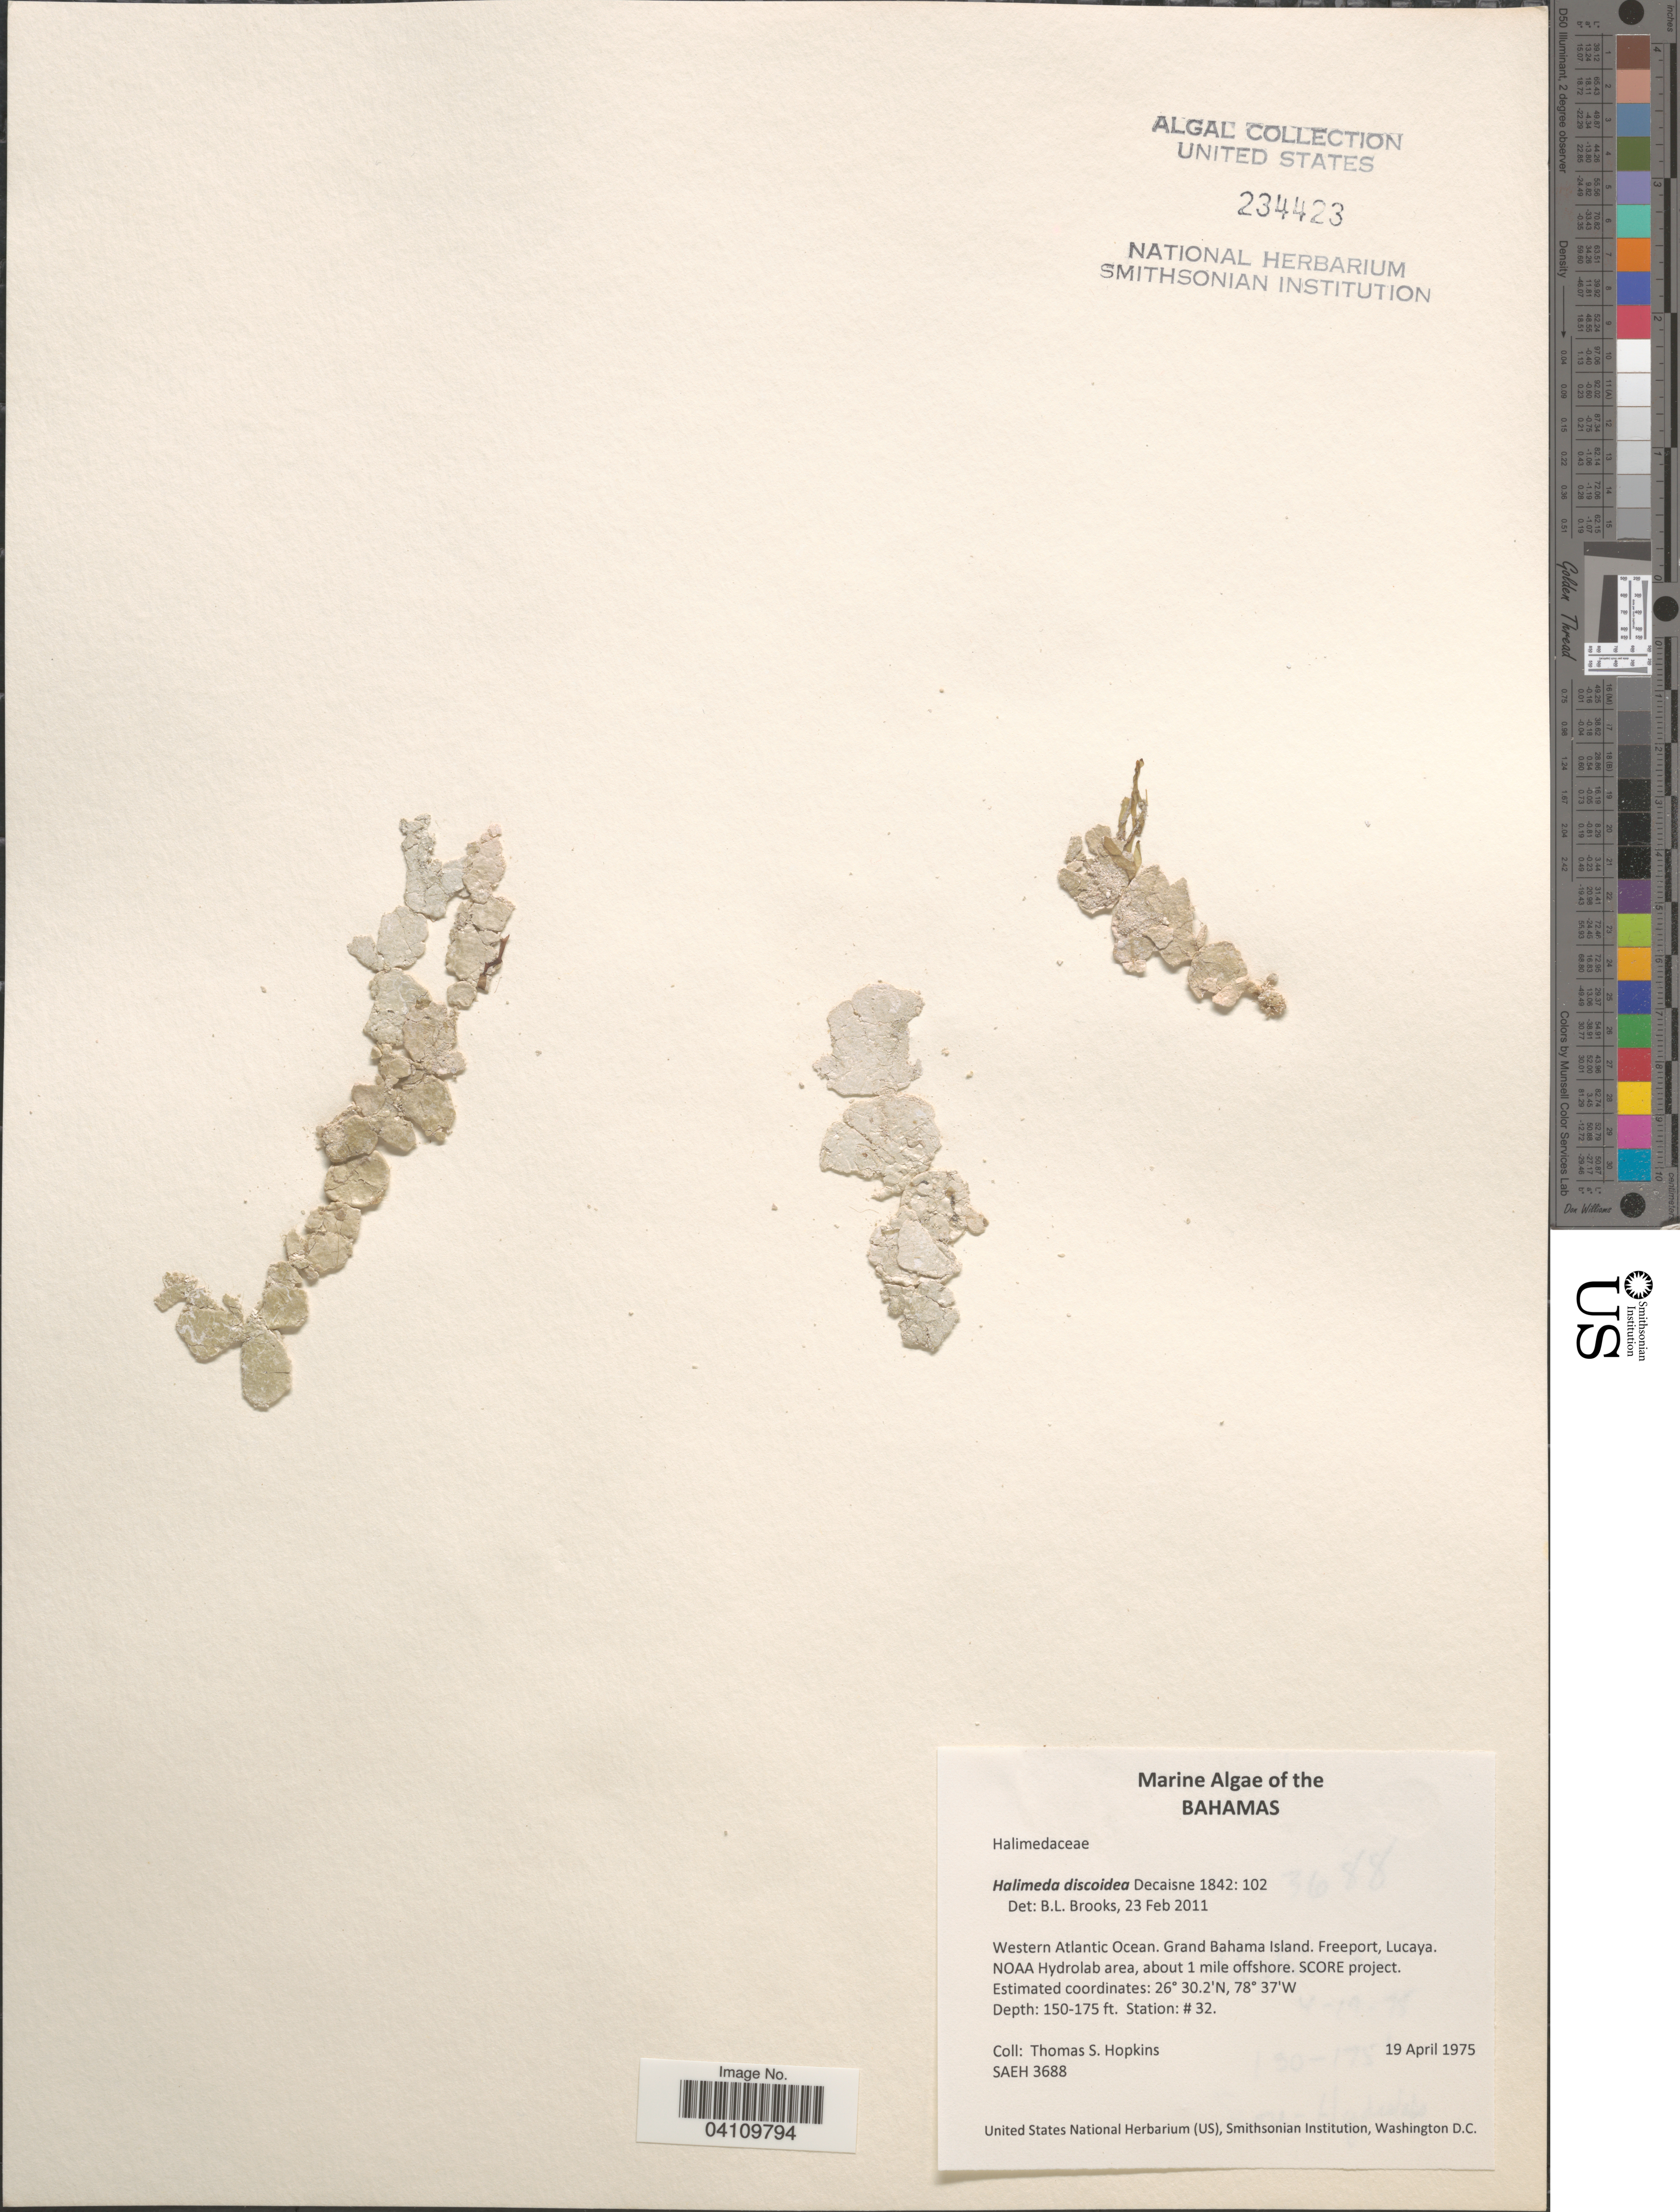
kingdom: Plantae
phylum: Chlorophyta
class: Ulvophyceae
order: Bryopsidales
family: Halimedaceae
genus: Halimeda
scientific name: Halimeda discoidea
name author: Decne.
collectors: T. Hopkins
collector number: SAEH 3688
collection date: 1975-04-19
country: Bahamas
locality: Western Atlantic Ocean. Grand Bahama Island. Freeport, Lucaya. NOAA Hydrolab area, about 1 mile offshore. SCORE project. Station: # 32.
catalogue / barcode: US 234423